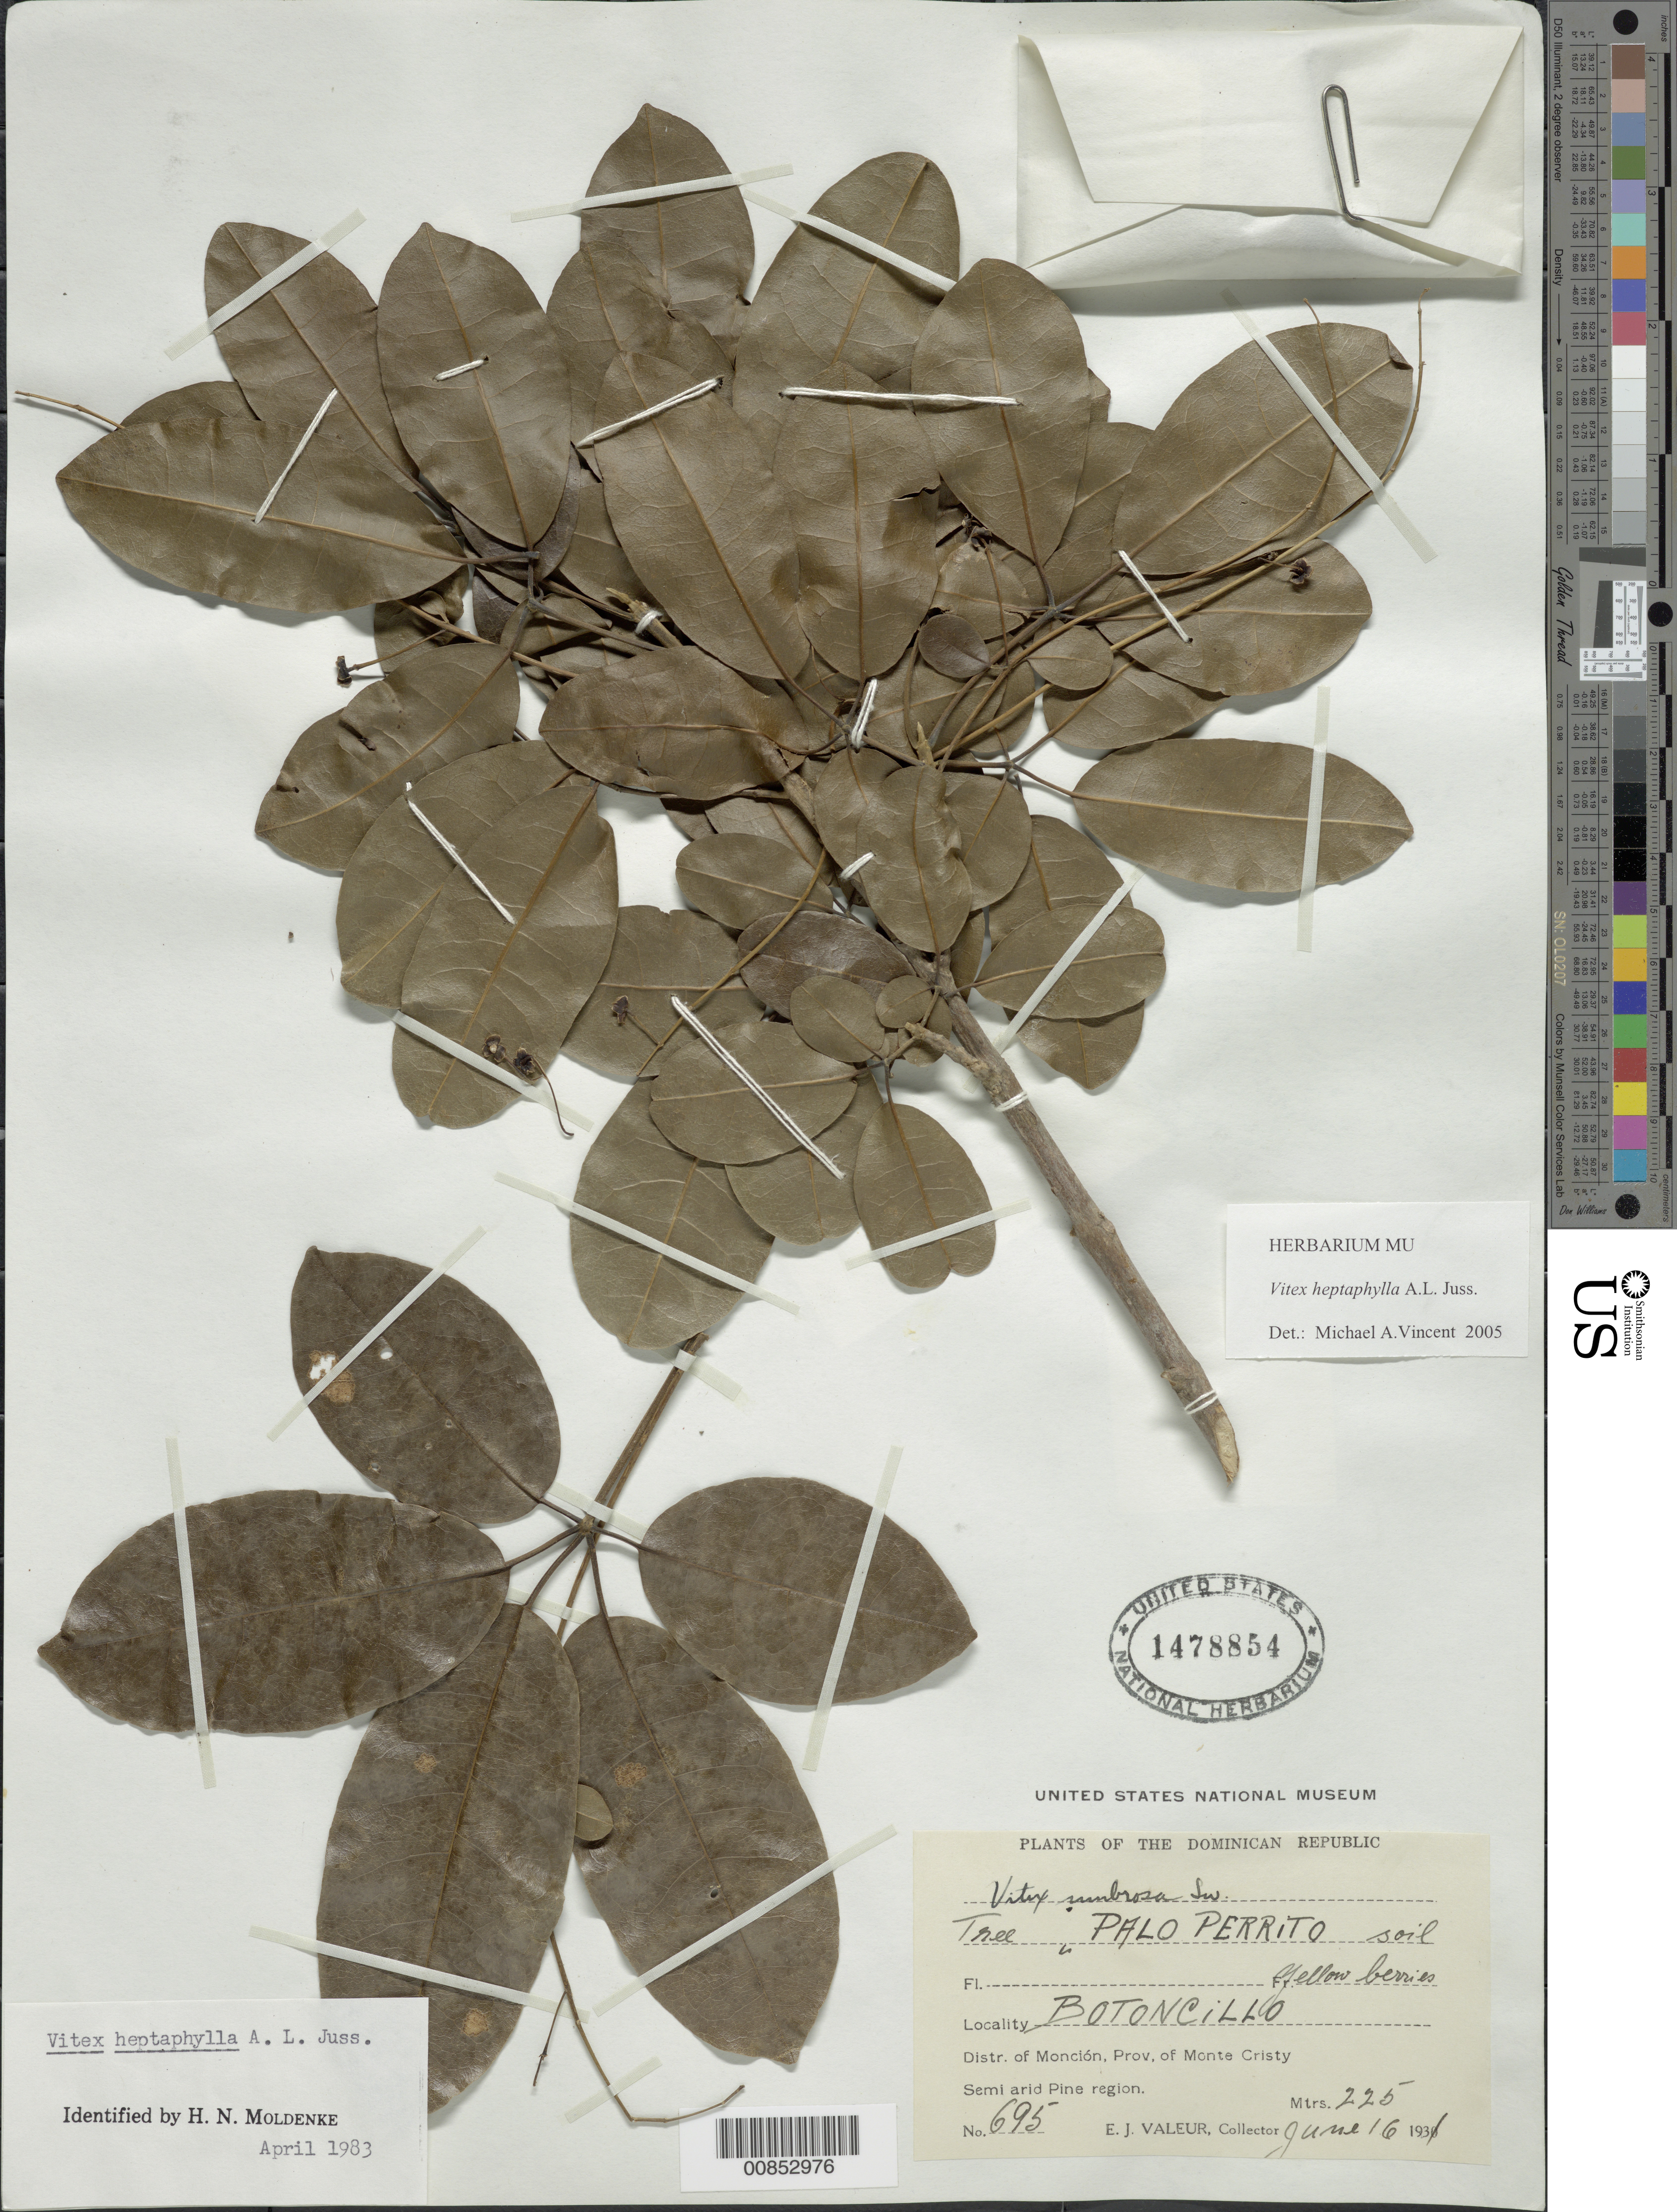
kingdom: Plantae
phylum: Tracheophyta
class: Magnoliopsida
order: Lamiales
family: Lamiaceae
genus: Vitex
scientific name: Vitex heptaphylla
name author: A. Juss.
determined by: Vincent, Michael A.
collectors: E. Valeur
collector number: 695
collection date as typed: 16 Jun 1931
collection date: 1931-06-16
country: Dominican Republic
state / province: Monte Cristi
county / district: Monción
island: Hispaniola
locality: Botoncillo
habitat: Soil, semi arid pine region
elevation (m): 225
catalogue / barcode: US 1478854